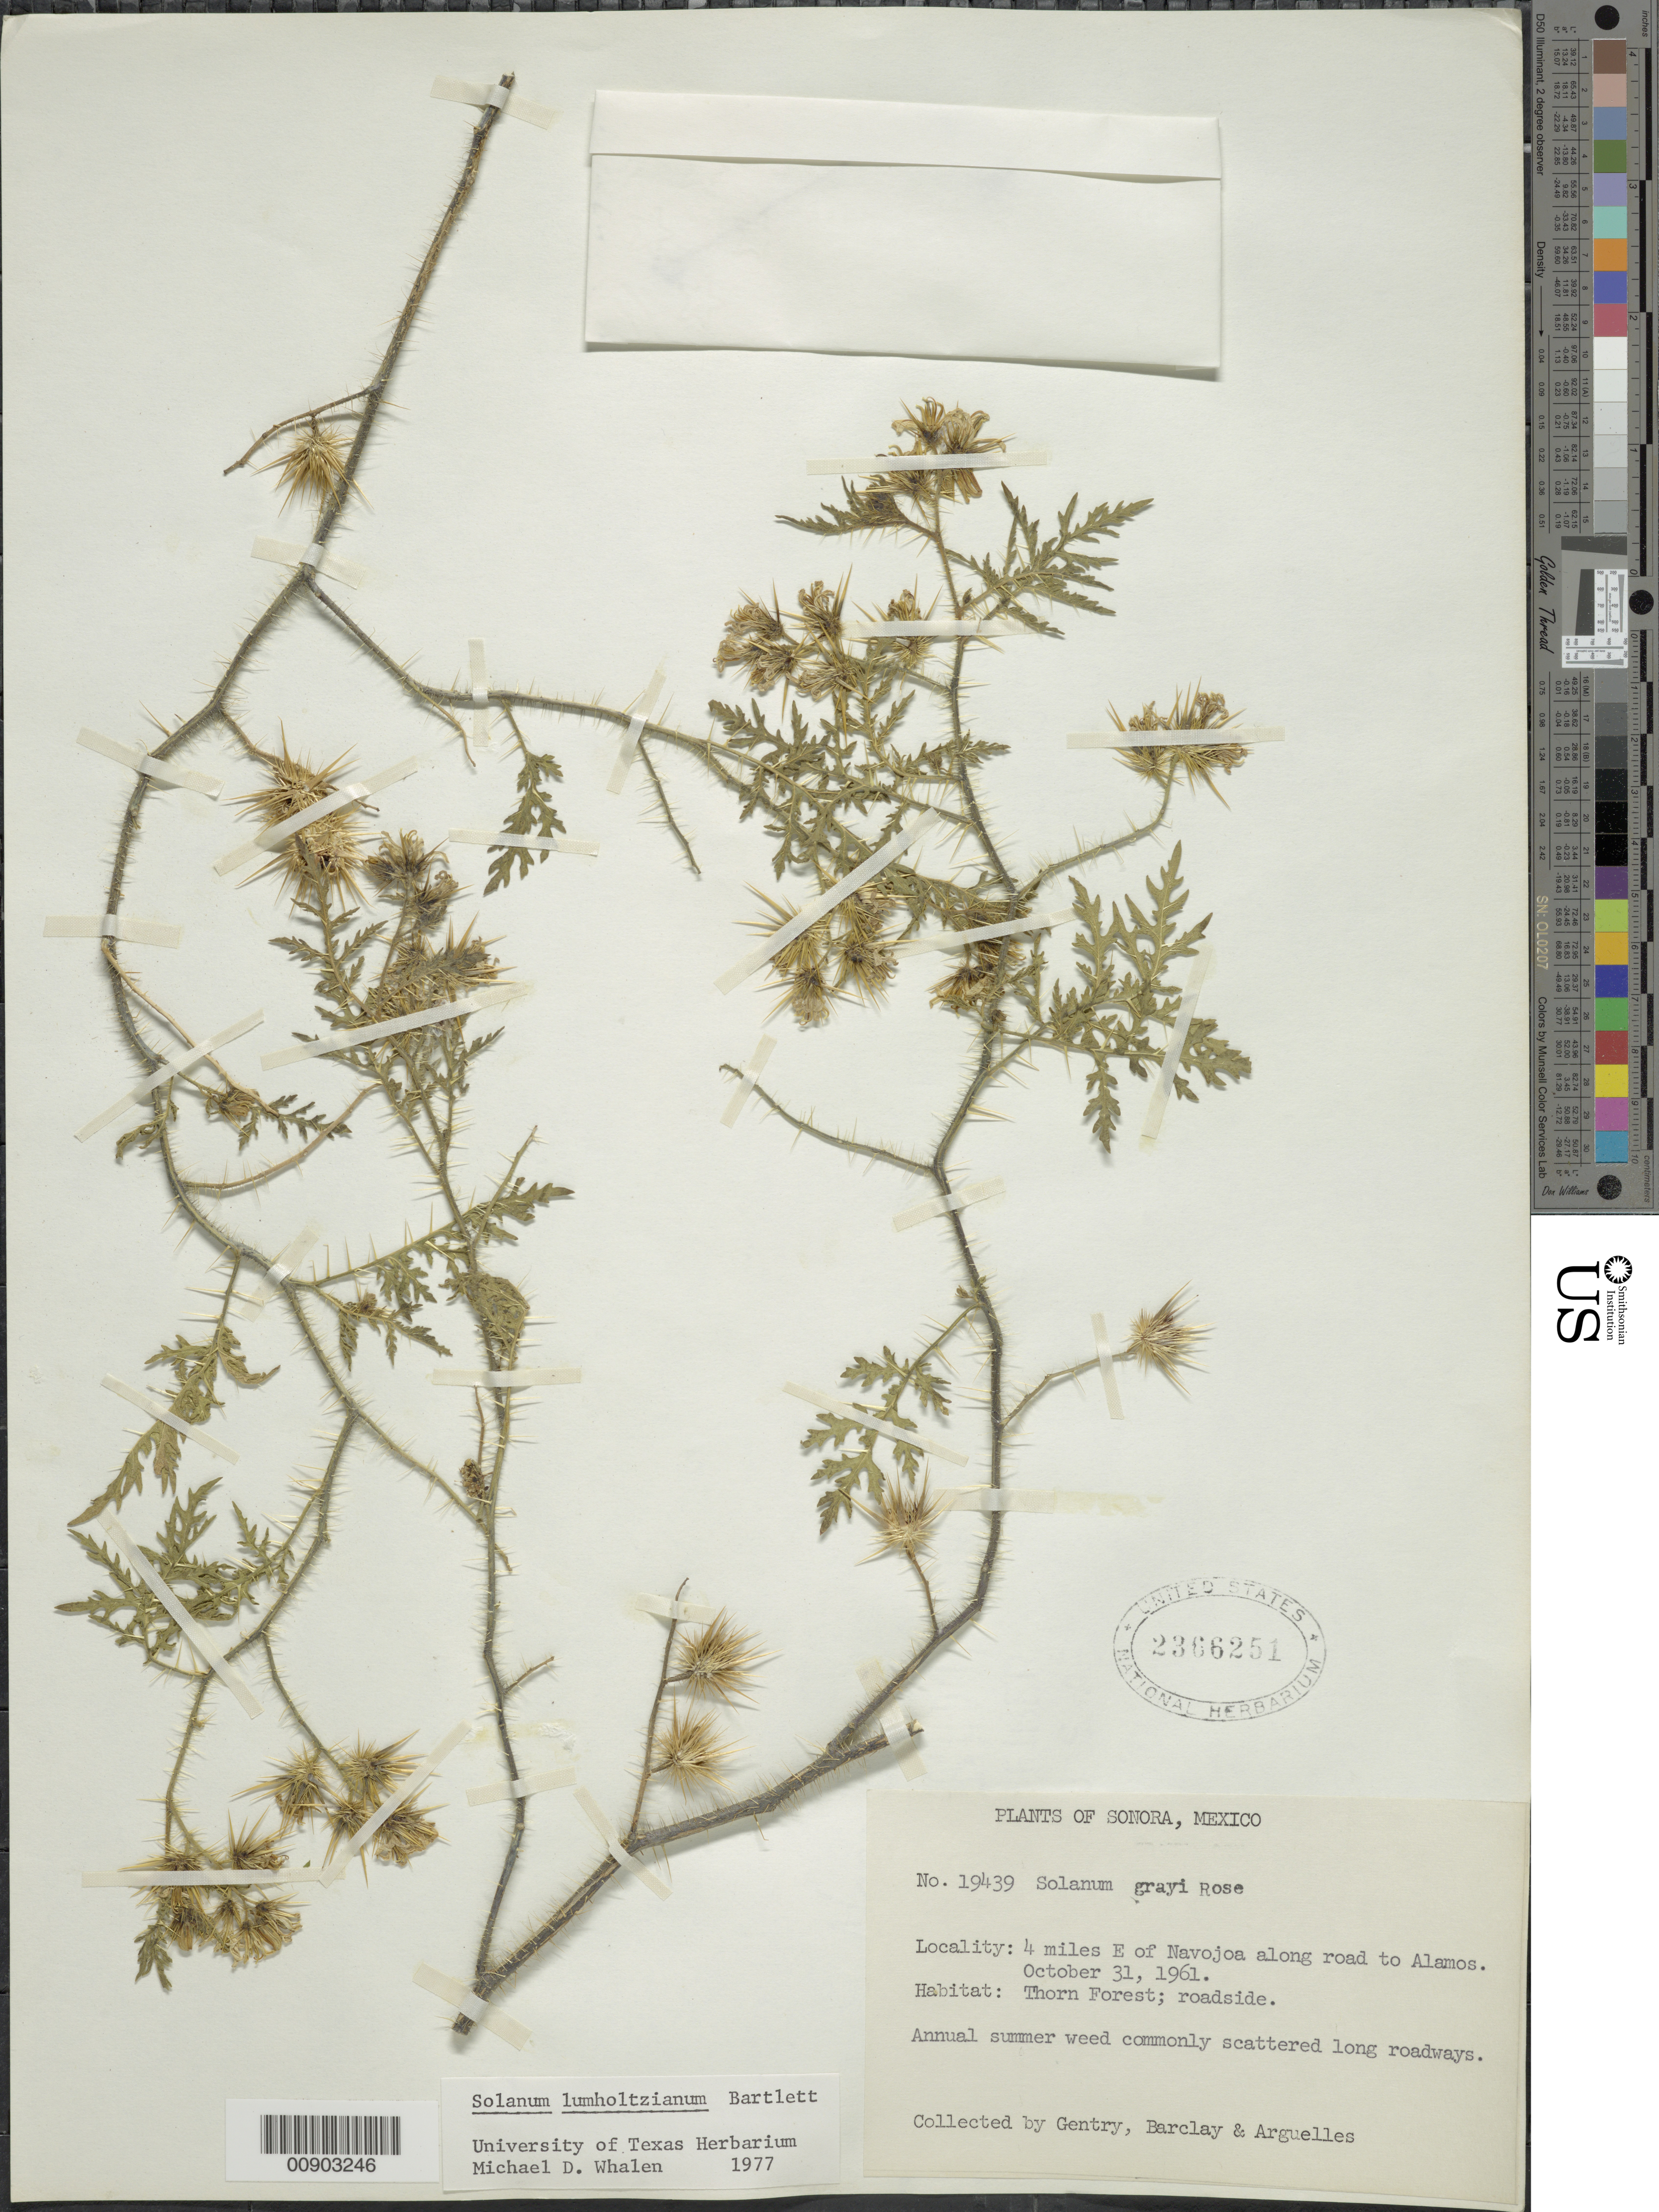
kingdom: Plantae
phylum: Tracheophyta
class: Magnoliopsida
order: Solanales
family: Solanaceae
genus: Solanum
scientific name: Solanum lumholtzianum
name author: Bartlett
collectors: Gentry, --, -- Barclay & Arguelles, --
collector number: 19439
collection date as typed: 31 Oct 1961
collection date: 1961-10-31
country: Mexico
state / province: Sonora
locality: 4 miles E of Navojoa along road to Alamos, Sonora.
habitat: Thorn Forest; roadside.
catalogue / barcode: US 2366251